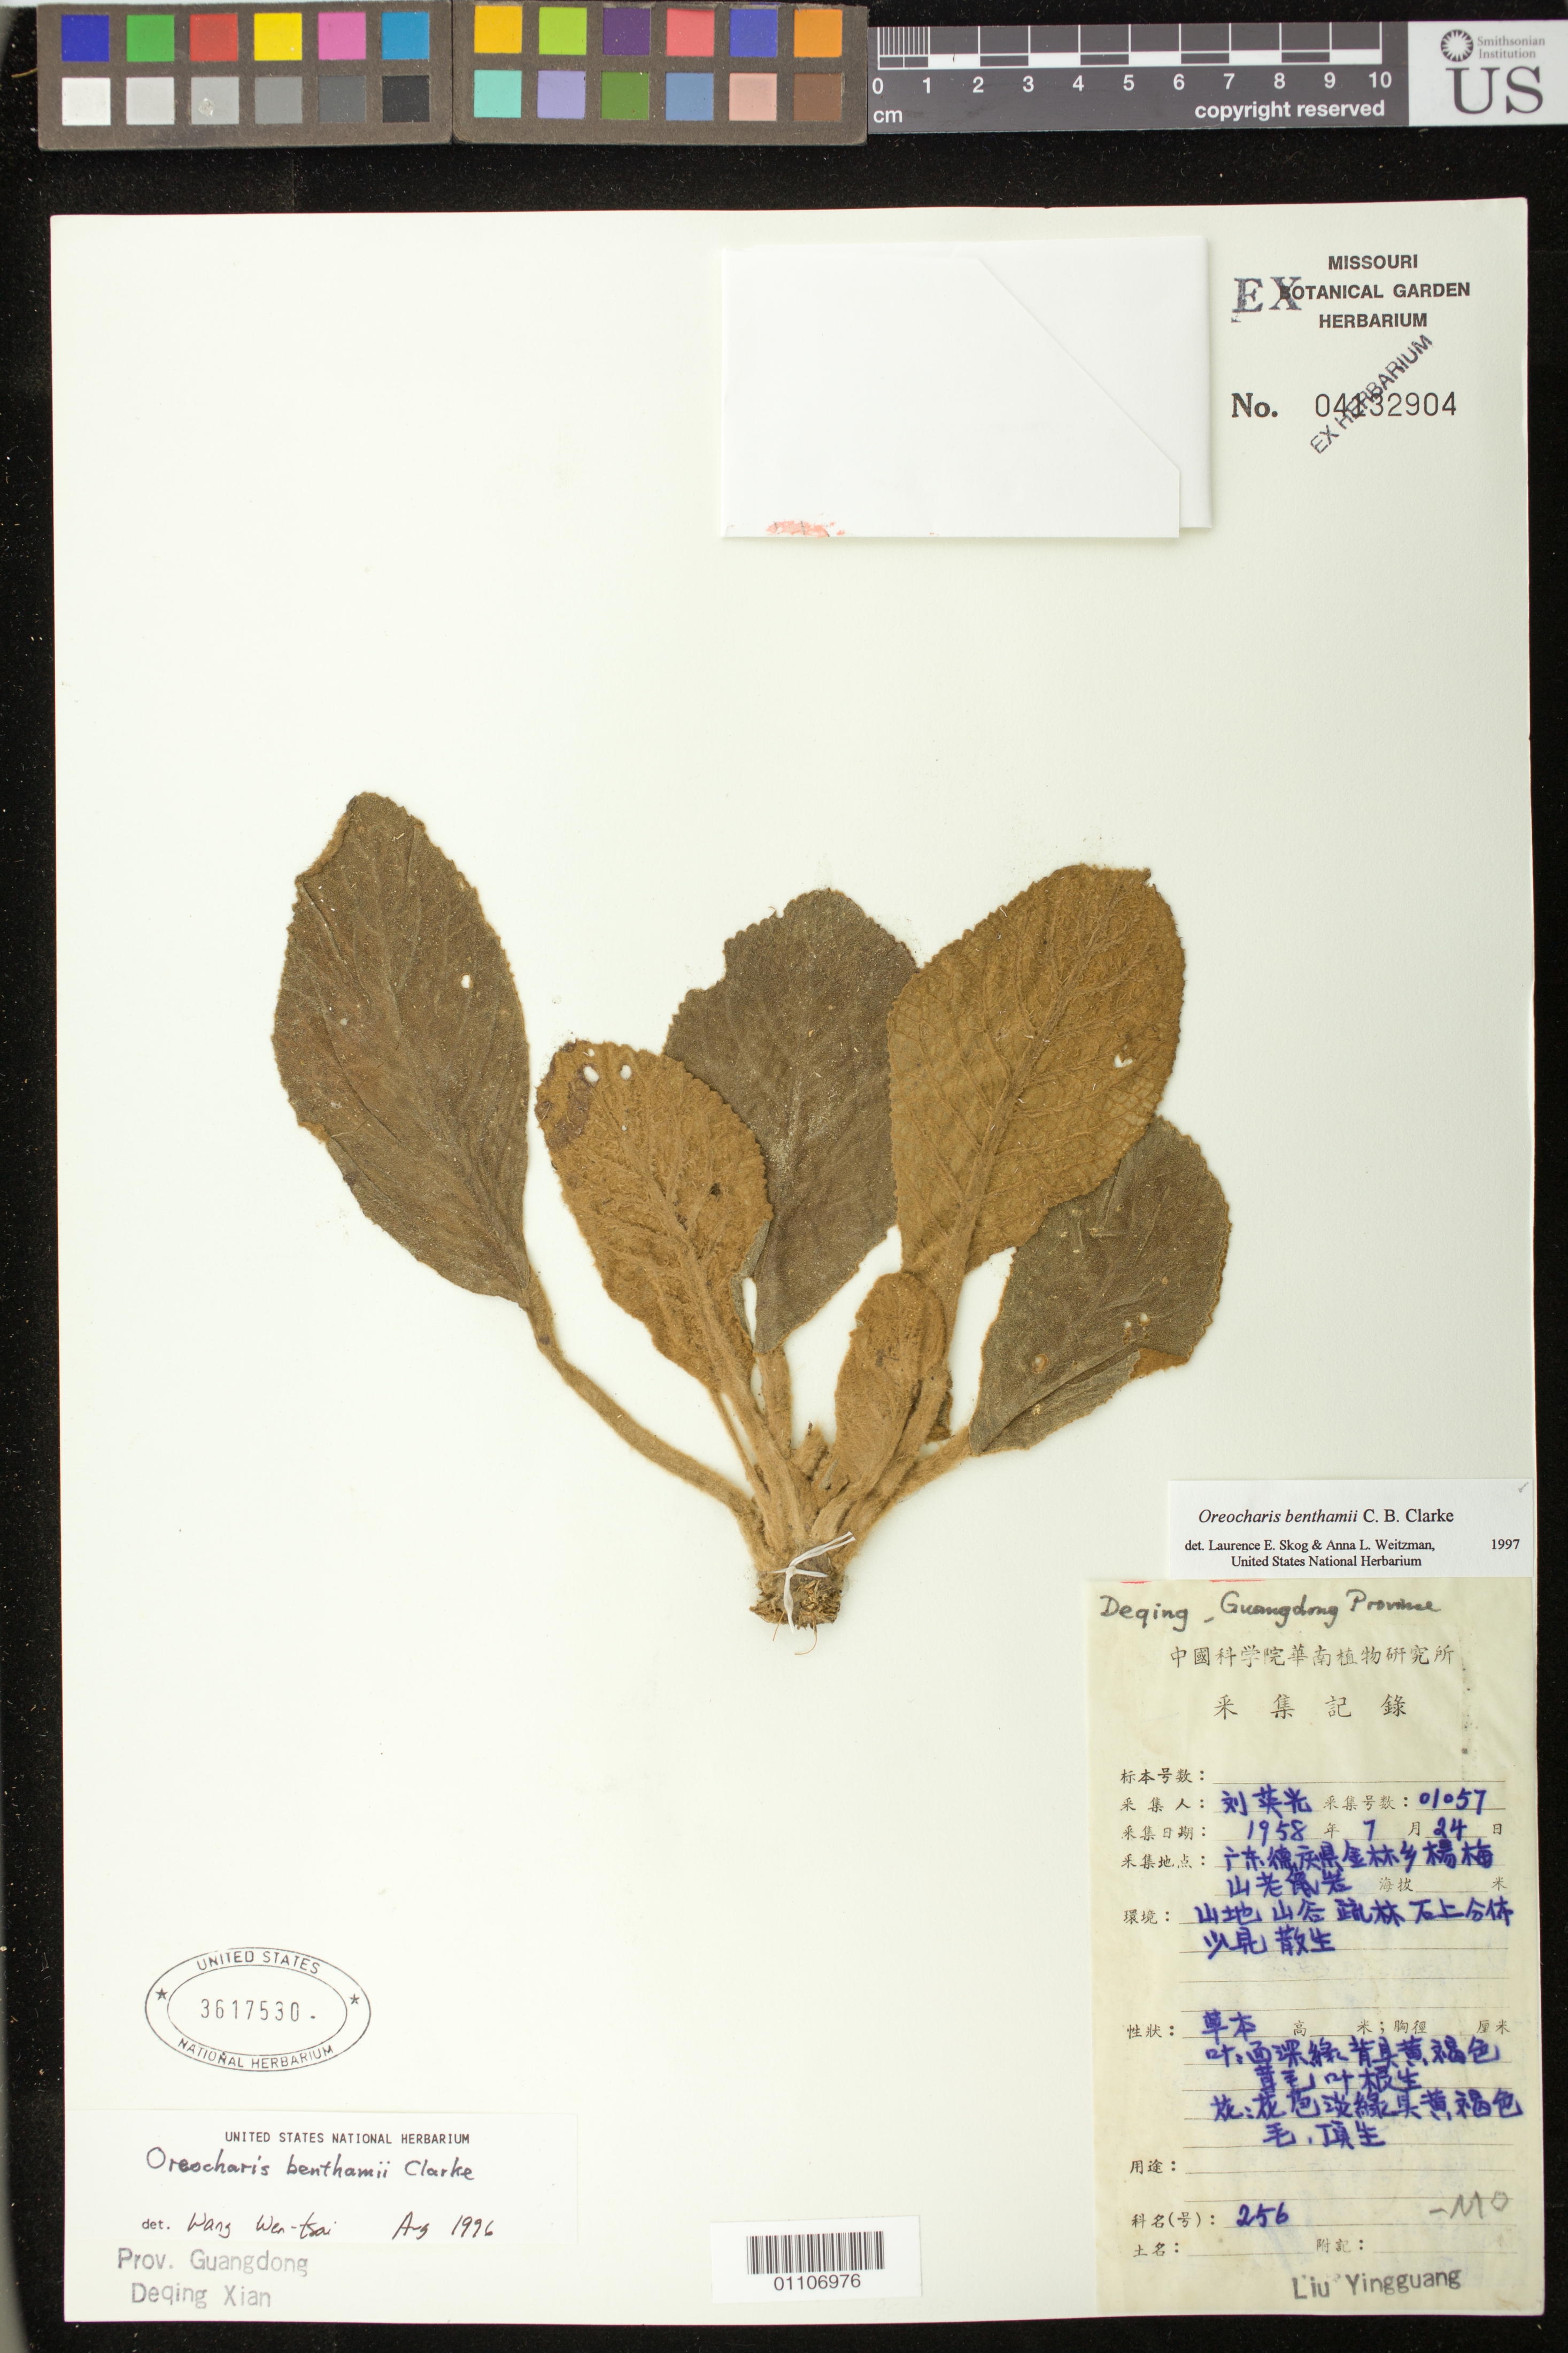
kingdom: Plantae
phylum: Tracheophyta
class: Magnoliopsida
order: Lamiales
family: Gesneriaceae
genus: Oreocharis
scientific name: Oreocharis benthamii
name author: C.B. Clarke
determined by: Skog, L. E.; Weitzman, A. L.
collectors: Y. Liu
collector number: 1057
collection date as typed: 24 Jul 1958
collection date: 1958-07-24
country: China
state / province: Guangdong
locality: Deqing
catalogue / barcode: US 3617530